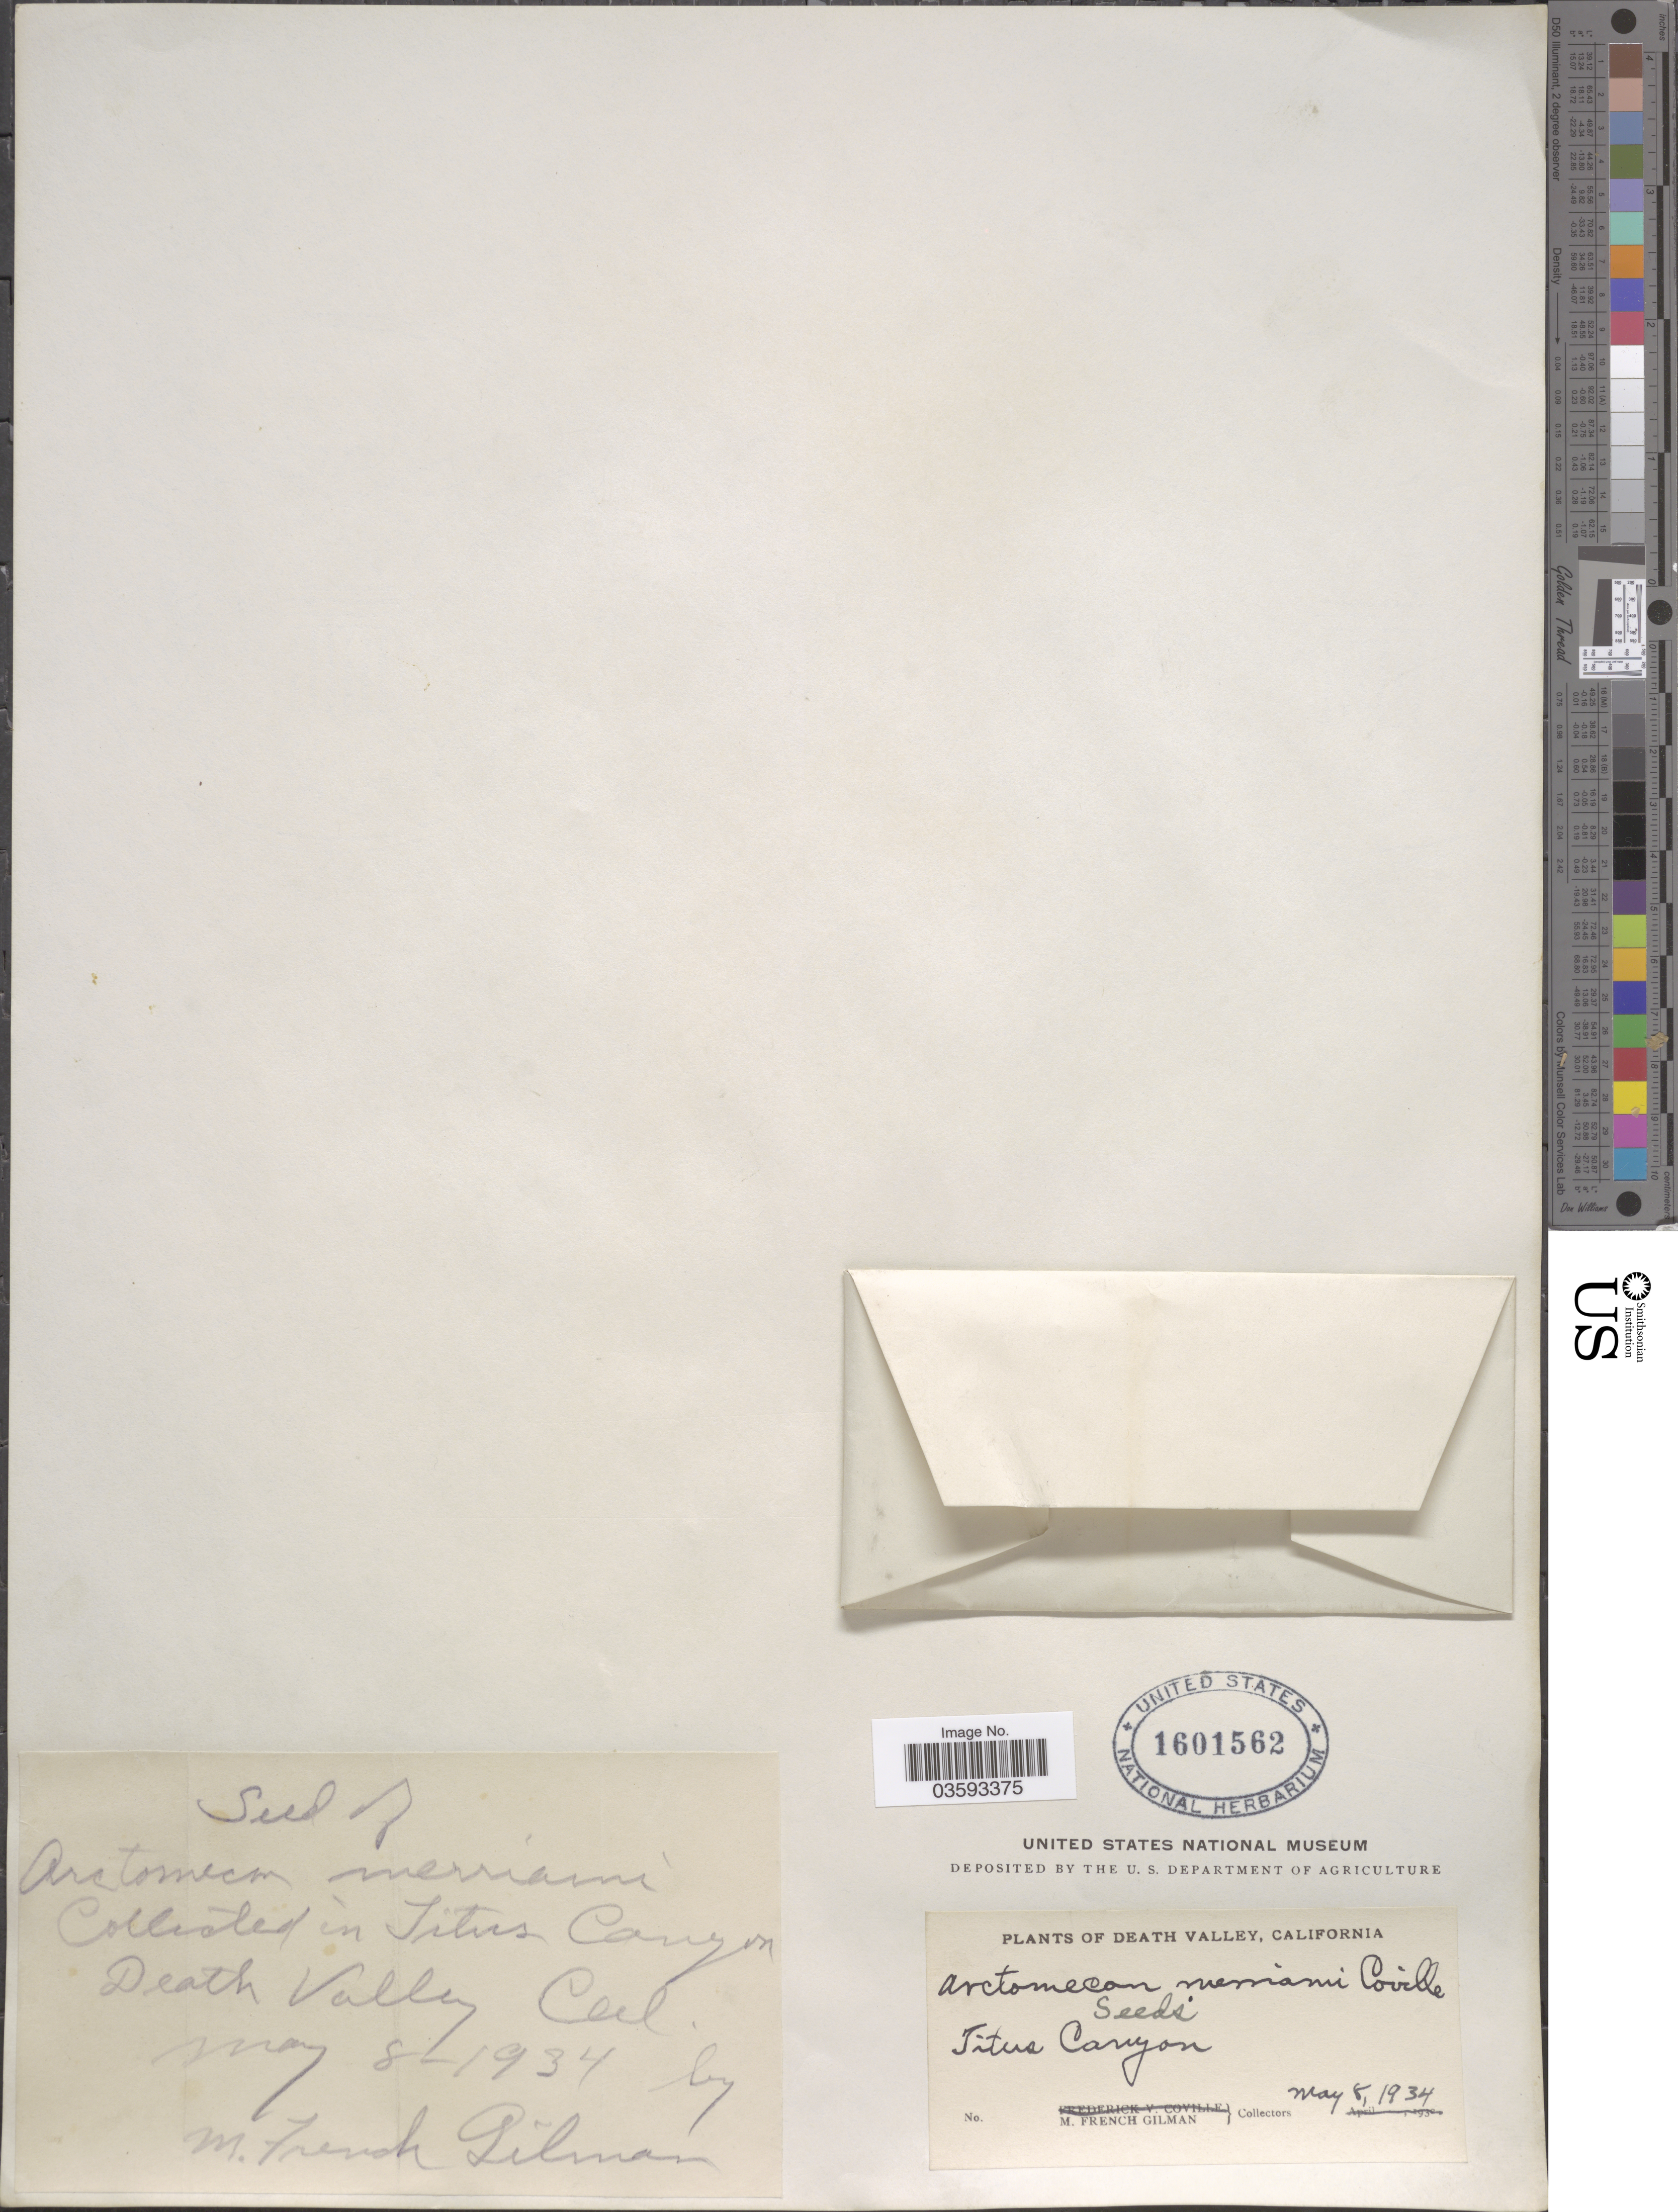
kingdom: Plantae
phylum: Tracheophyta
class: Magnoliopsida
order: Ranunculales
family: Papaveraceae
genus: Arctomecon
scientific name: Arctomecon merriamii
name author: Coville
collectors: M. F. Gilman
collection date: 1934-05-08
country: United States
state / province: California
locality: Death Valley. In Titus Canyon.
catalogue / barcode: US 1601562